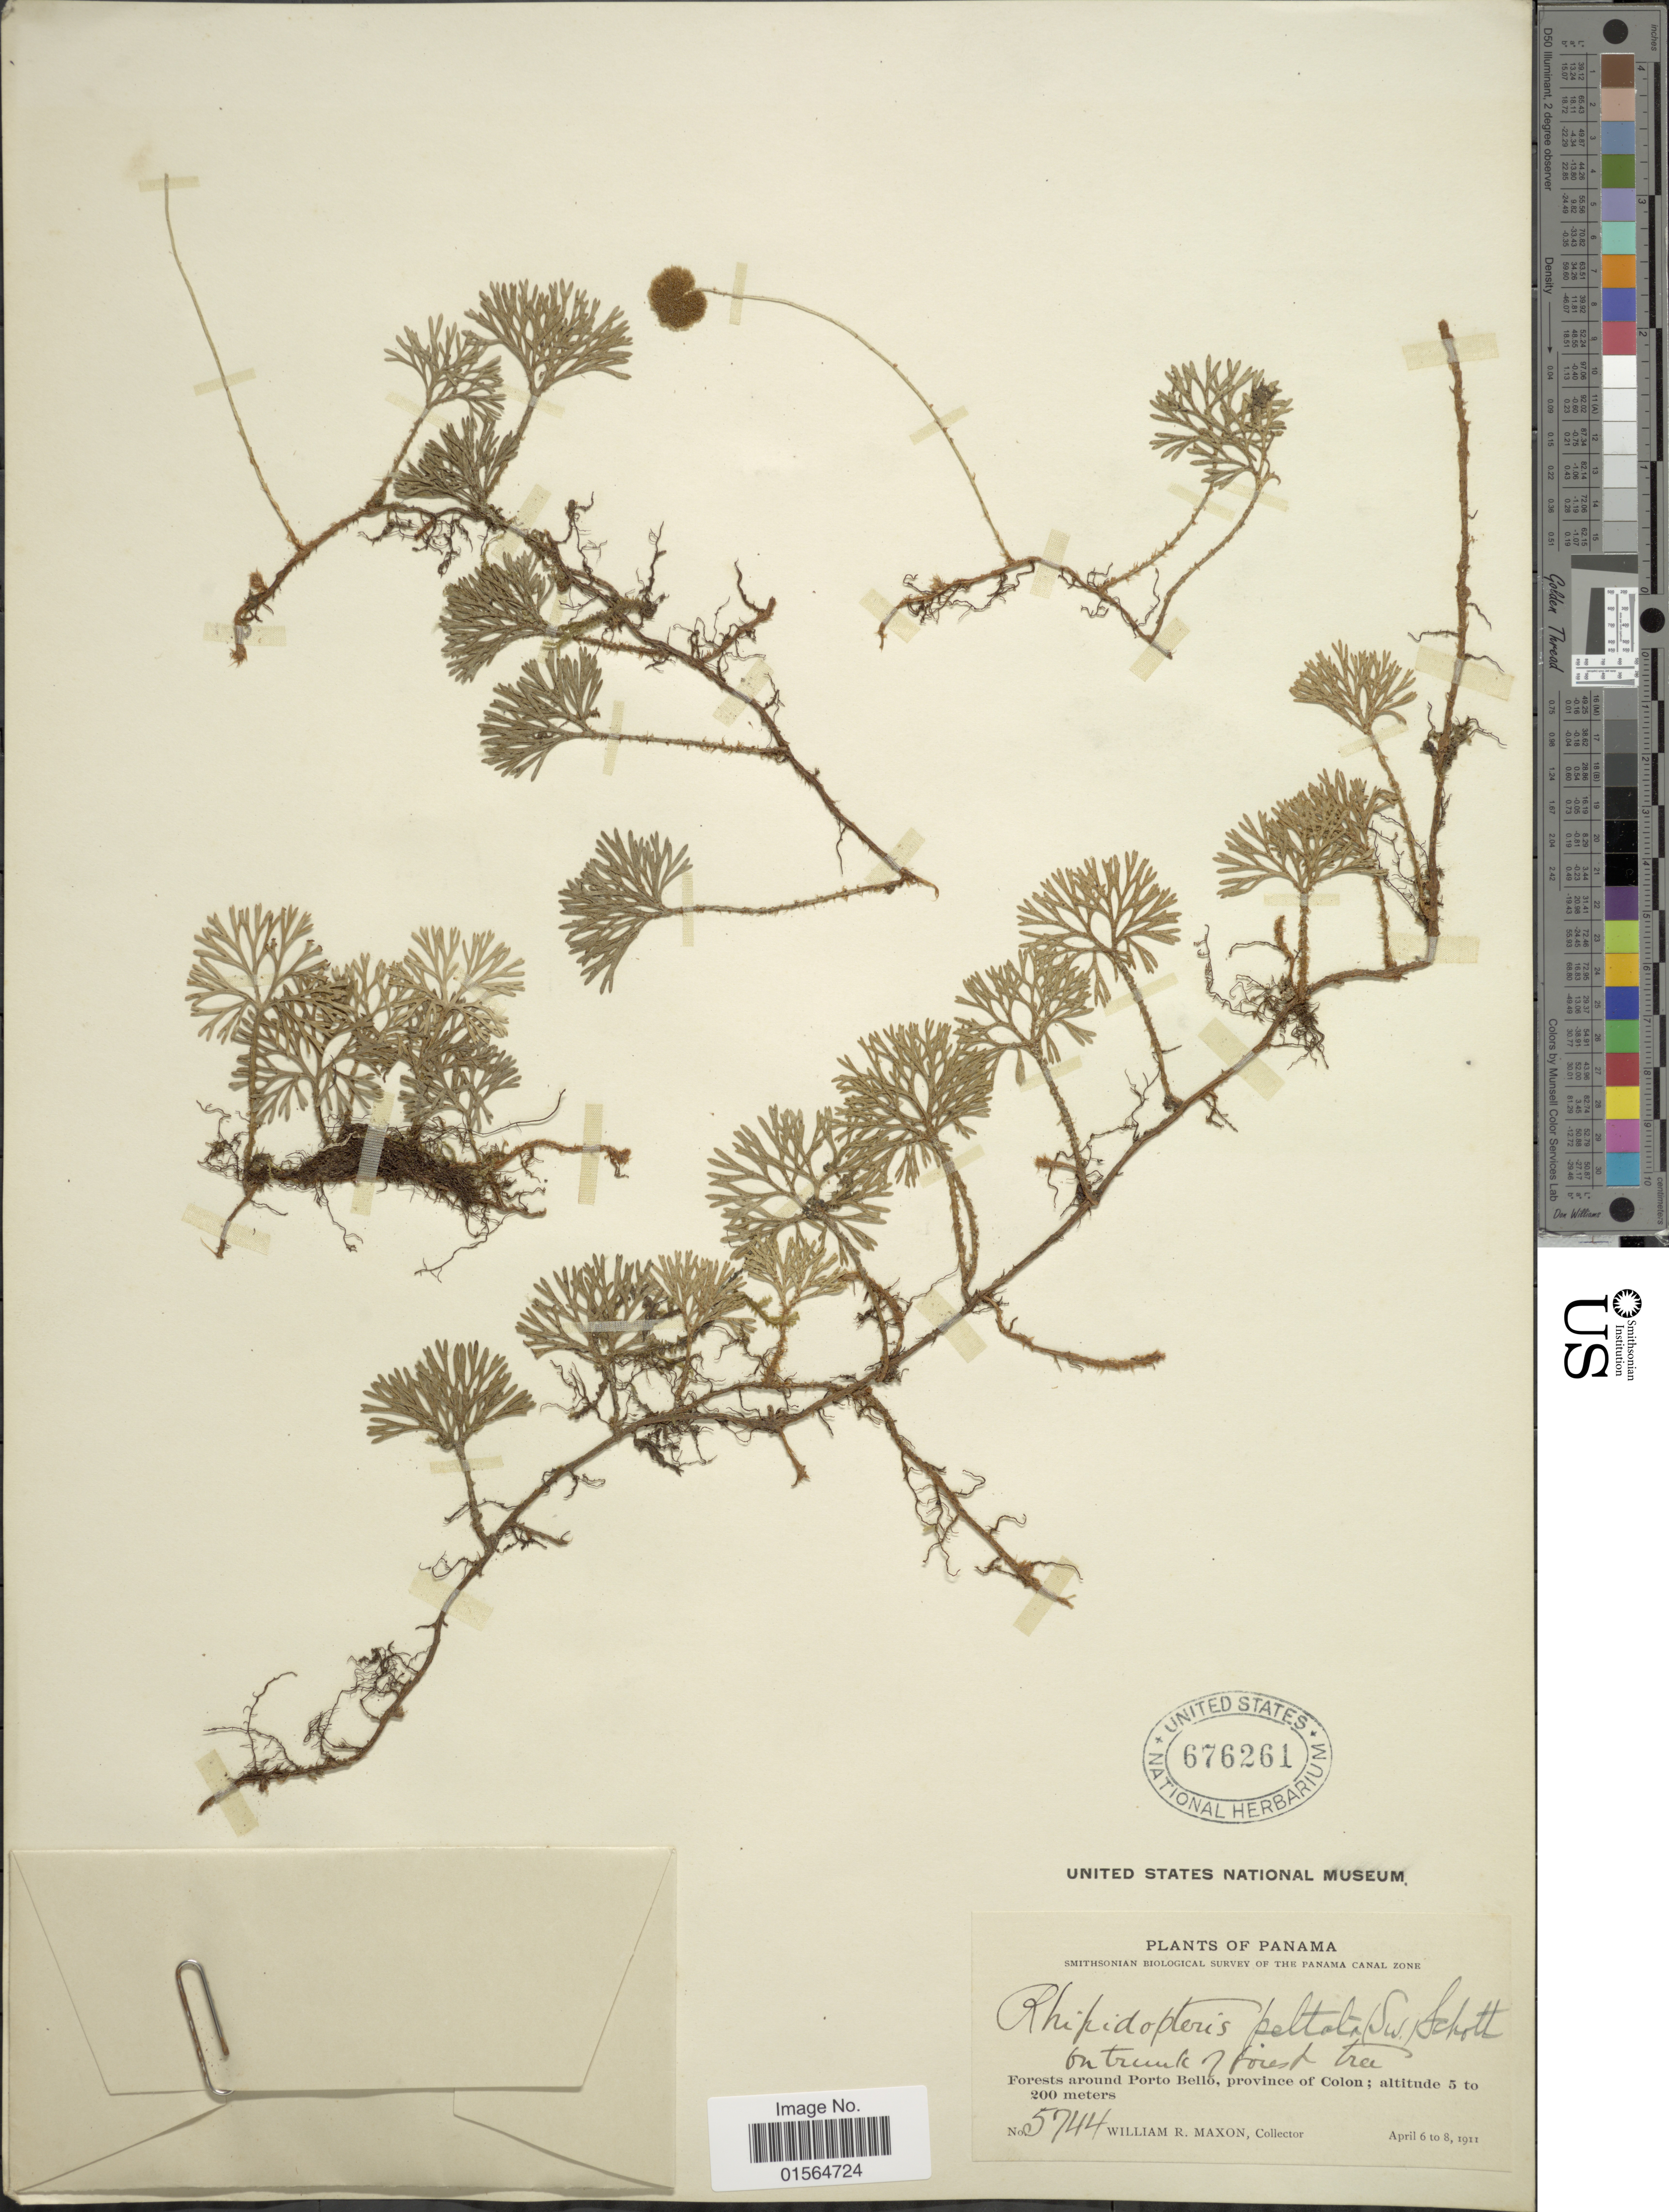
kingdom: Plantae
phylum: Tracheophyta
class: Polypodiopsida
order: Polypodiales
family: Dryopteridaceae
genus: Elaphoglossum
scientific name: Elaphoglossum peltatum f. peltatum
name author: (Sw.) Urb.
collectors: W. R. Maxon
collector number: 5744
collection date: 1911-04-06/1911-04-08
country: Panama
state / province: Colón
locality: Forest around Porto Bello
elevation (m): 5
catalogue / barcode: US 676261